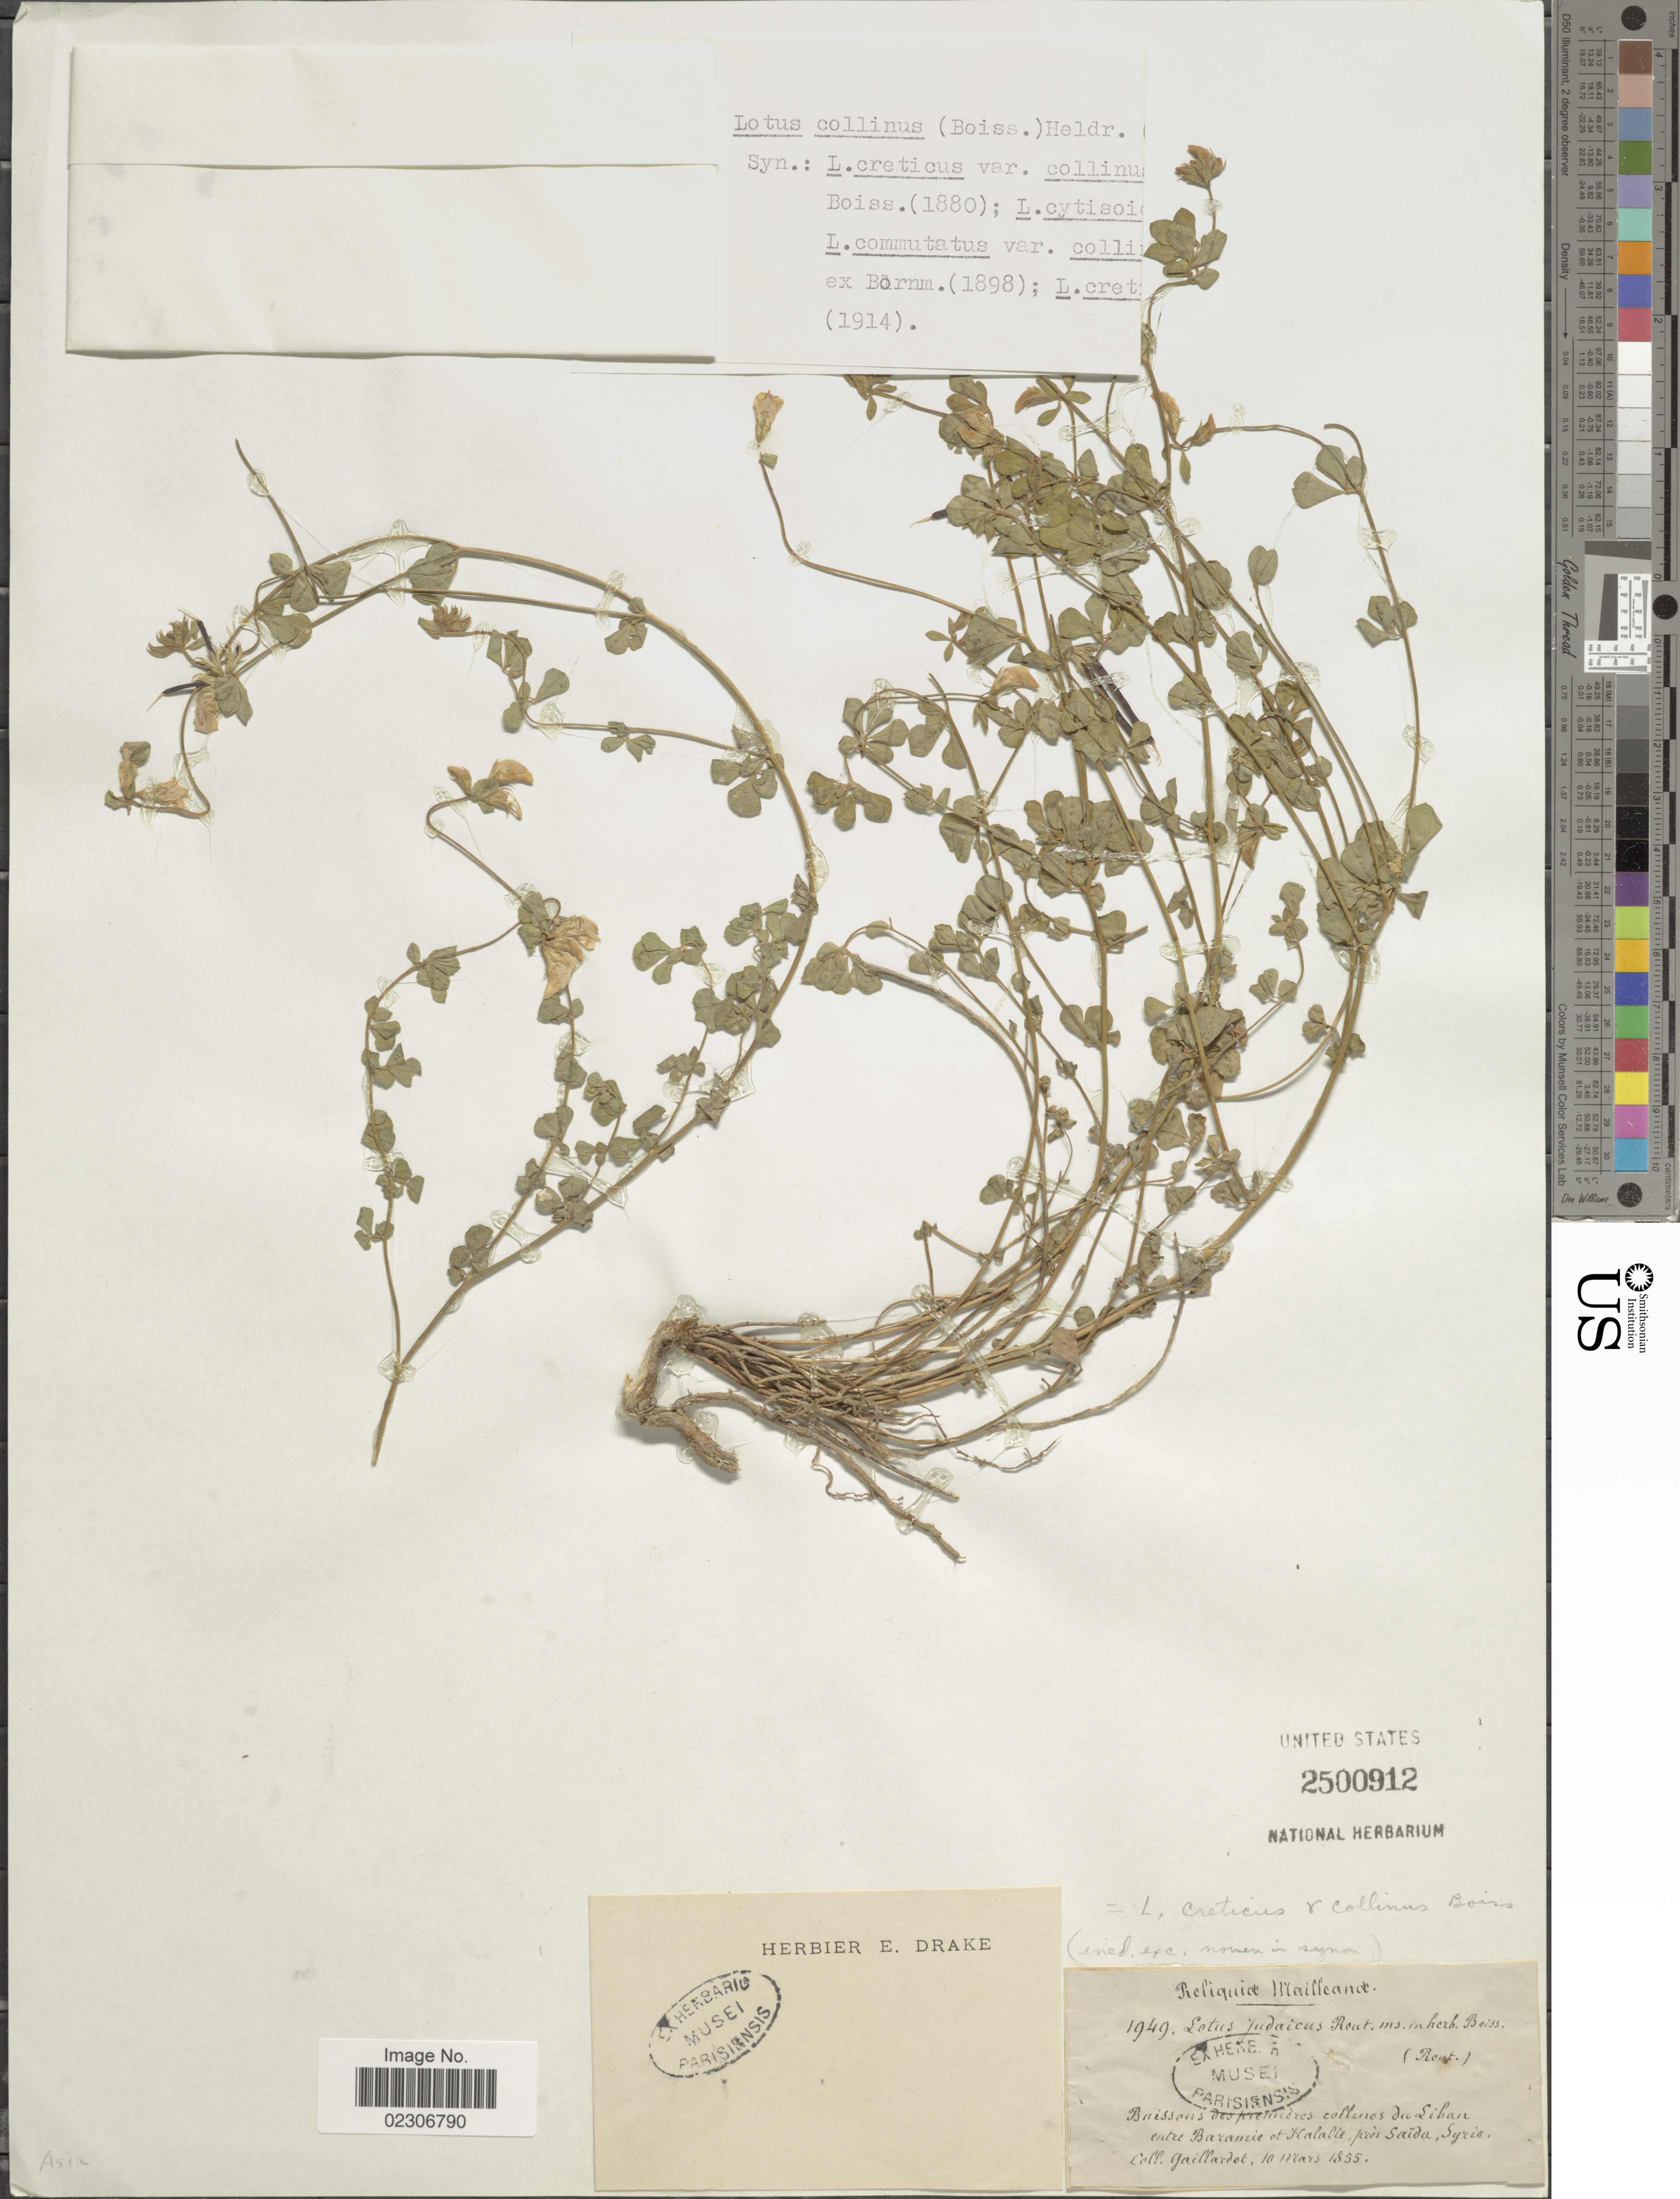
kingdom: Plantae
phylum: Tracheophyta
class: Magnoliopsida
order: Fabales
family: Fabaceae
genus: Lotus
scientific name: Lotus collinus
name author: (Boiss.) Heldr.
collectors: Gaillardot, --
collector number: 1949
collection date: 1855-03-10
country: Syria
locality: Buissons des premieres collines du Lihan entre Baramie et halalie, pres Saida, Syrie.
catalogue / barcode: US 2500912